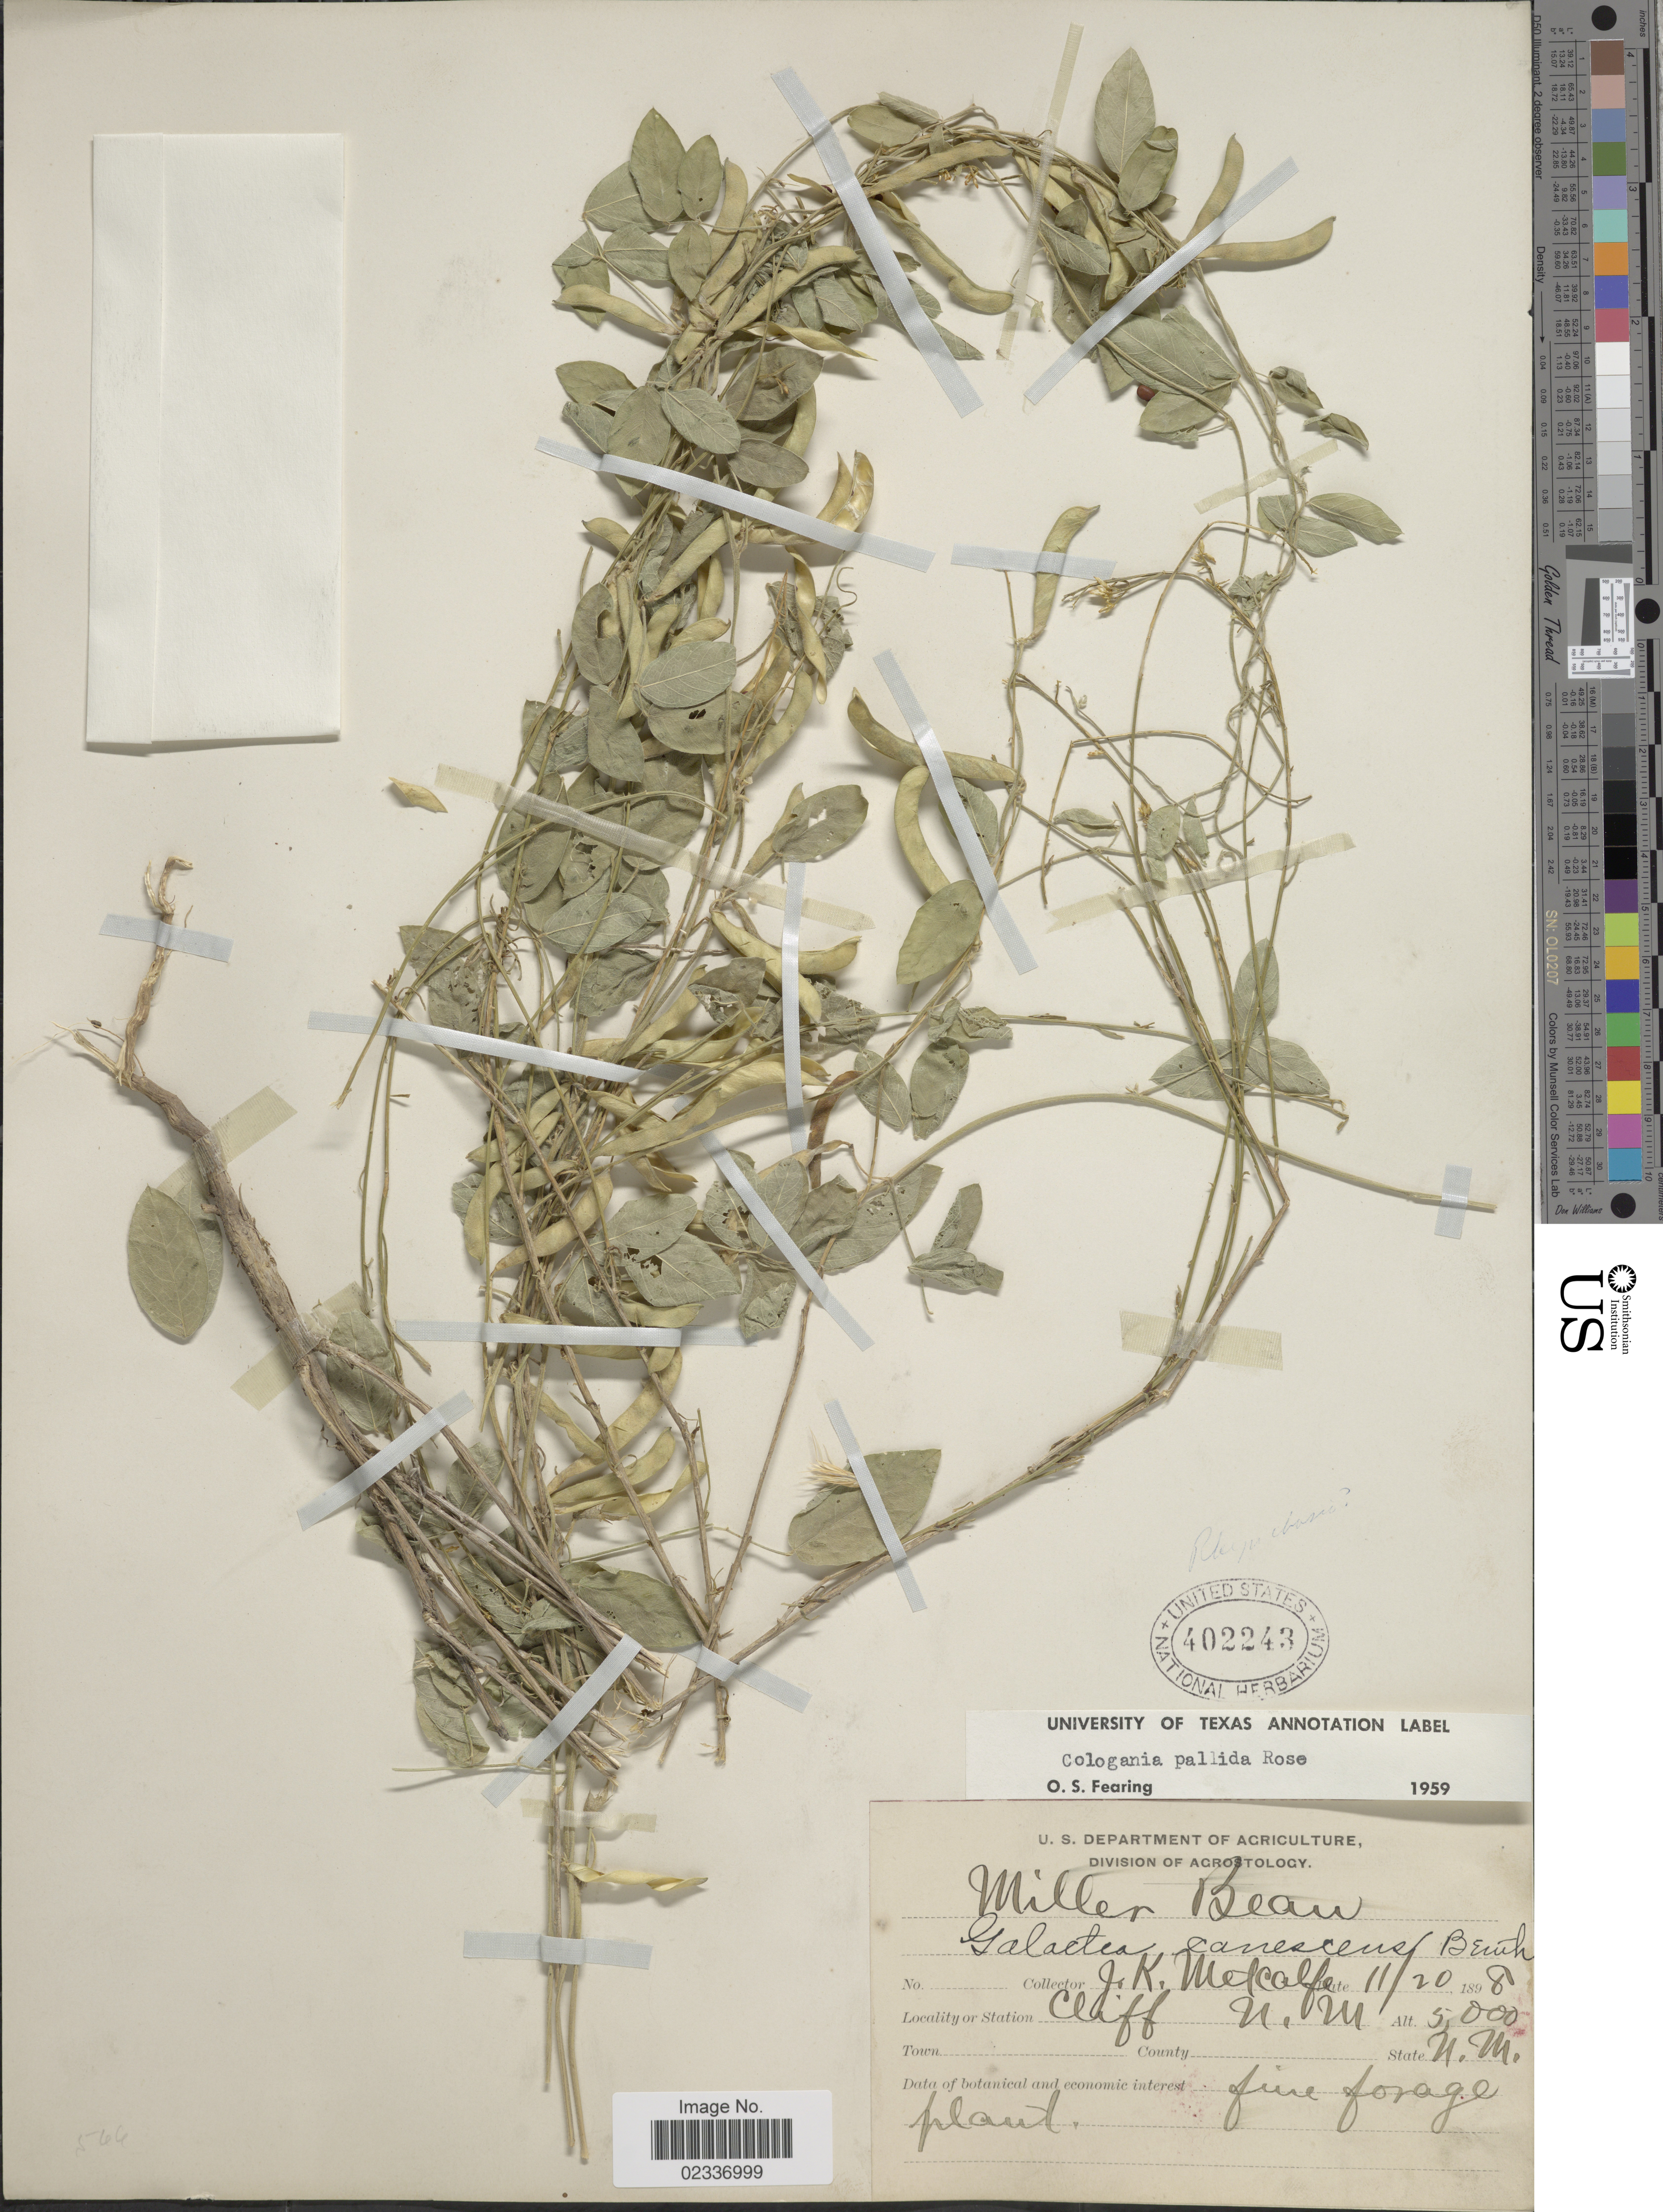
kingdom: Plantae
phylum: Tracheophyta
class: Magnoliopsida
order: Fabales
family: Fabaceae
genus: Cologania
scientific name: Cologania pallida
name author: Rose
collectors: J. Metcalfe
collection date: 1898-11-20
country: United States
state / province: New Mexico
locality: State N. M. Cliff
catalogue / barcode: US 402243